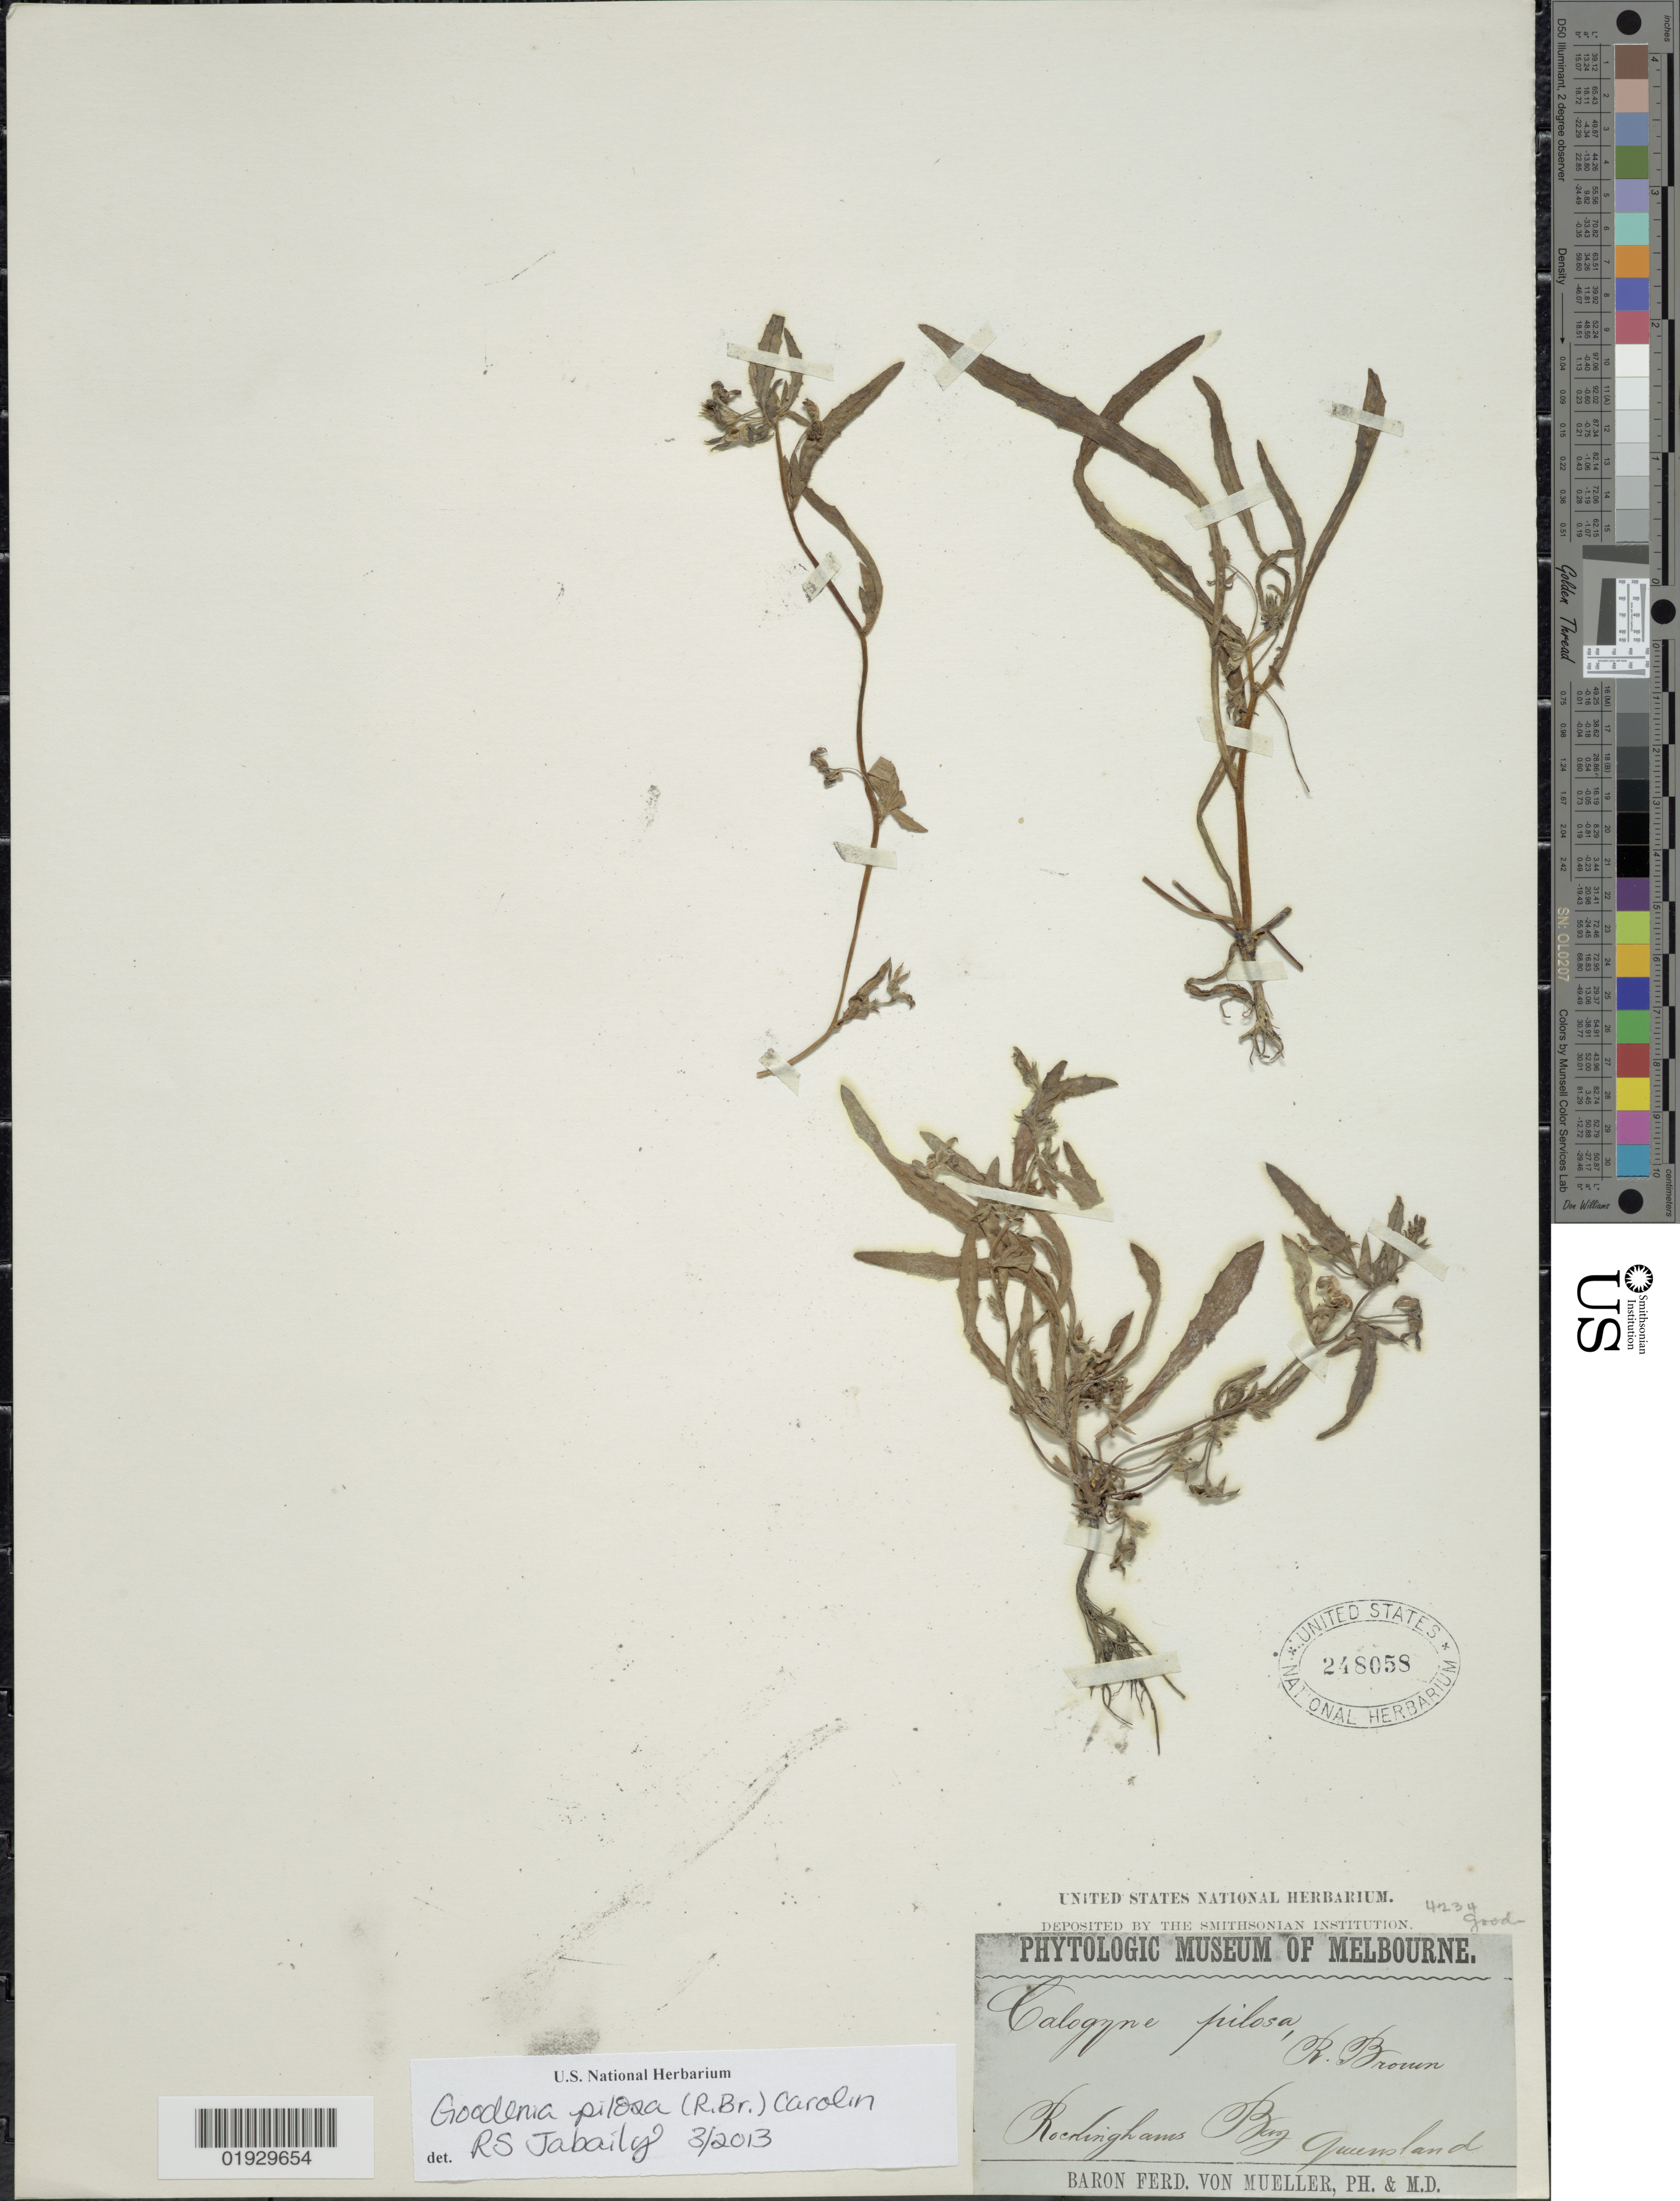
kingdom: Plantae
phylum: Tracheophyta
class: Magnoliopsida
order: Asterales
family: Goodeniaceae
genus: Goodenia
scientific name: Goodenia pilosa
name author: (R. Br.) Carolin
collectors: F. Mueller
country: Australia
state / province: Queensland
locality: Rockinghams Bay, Queensland.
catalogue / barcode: US 248058